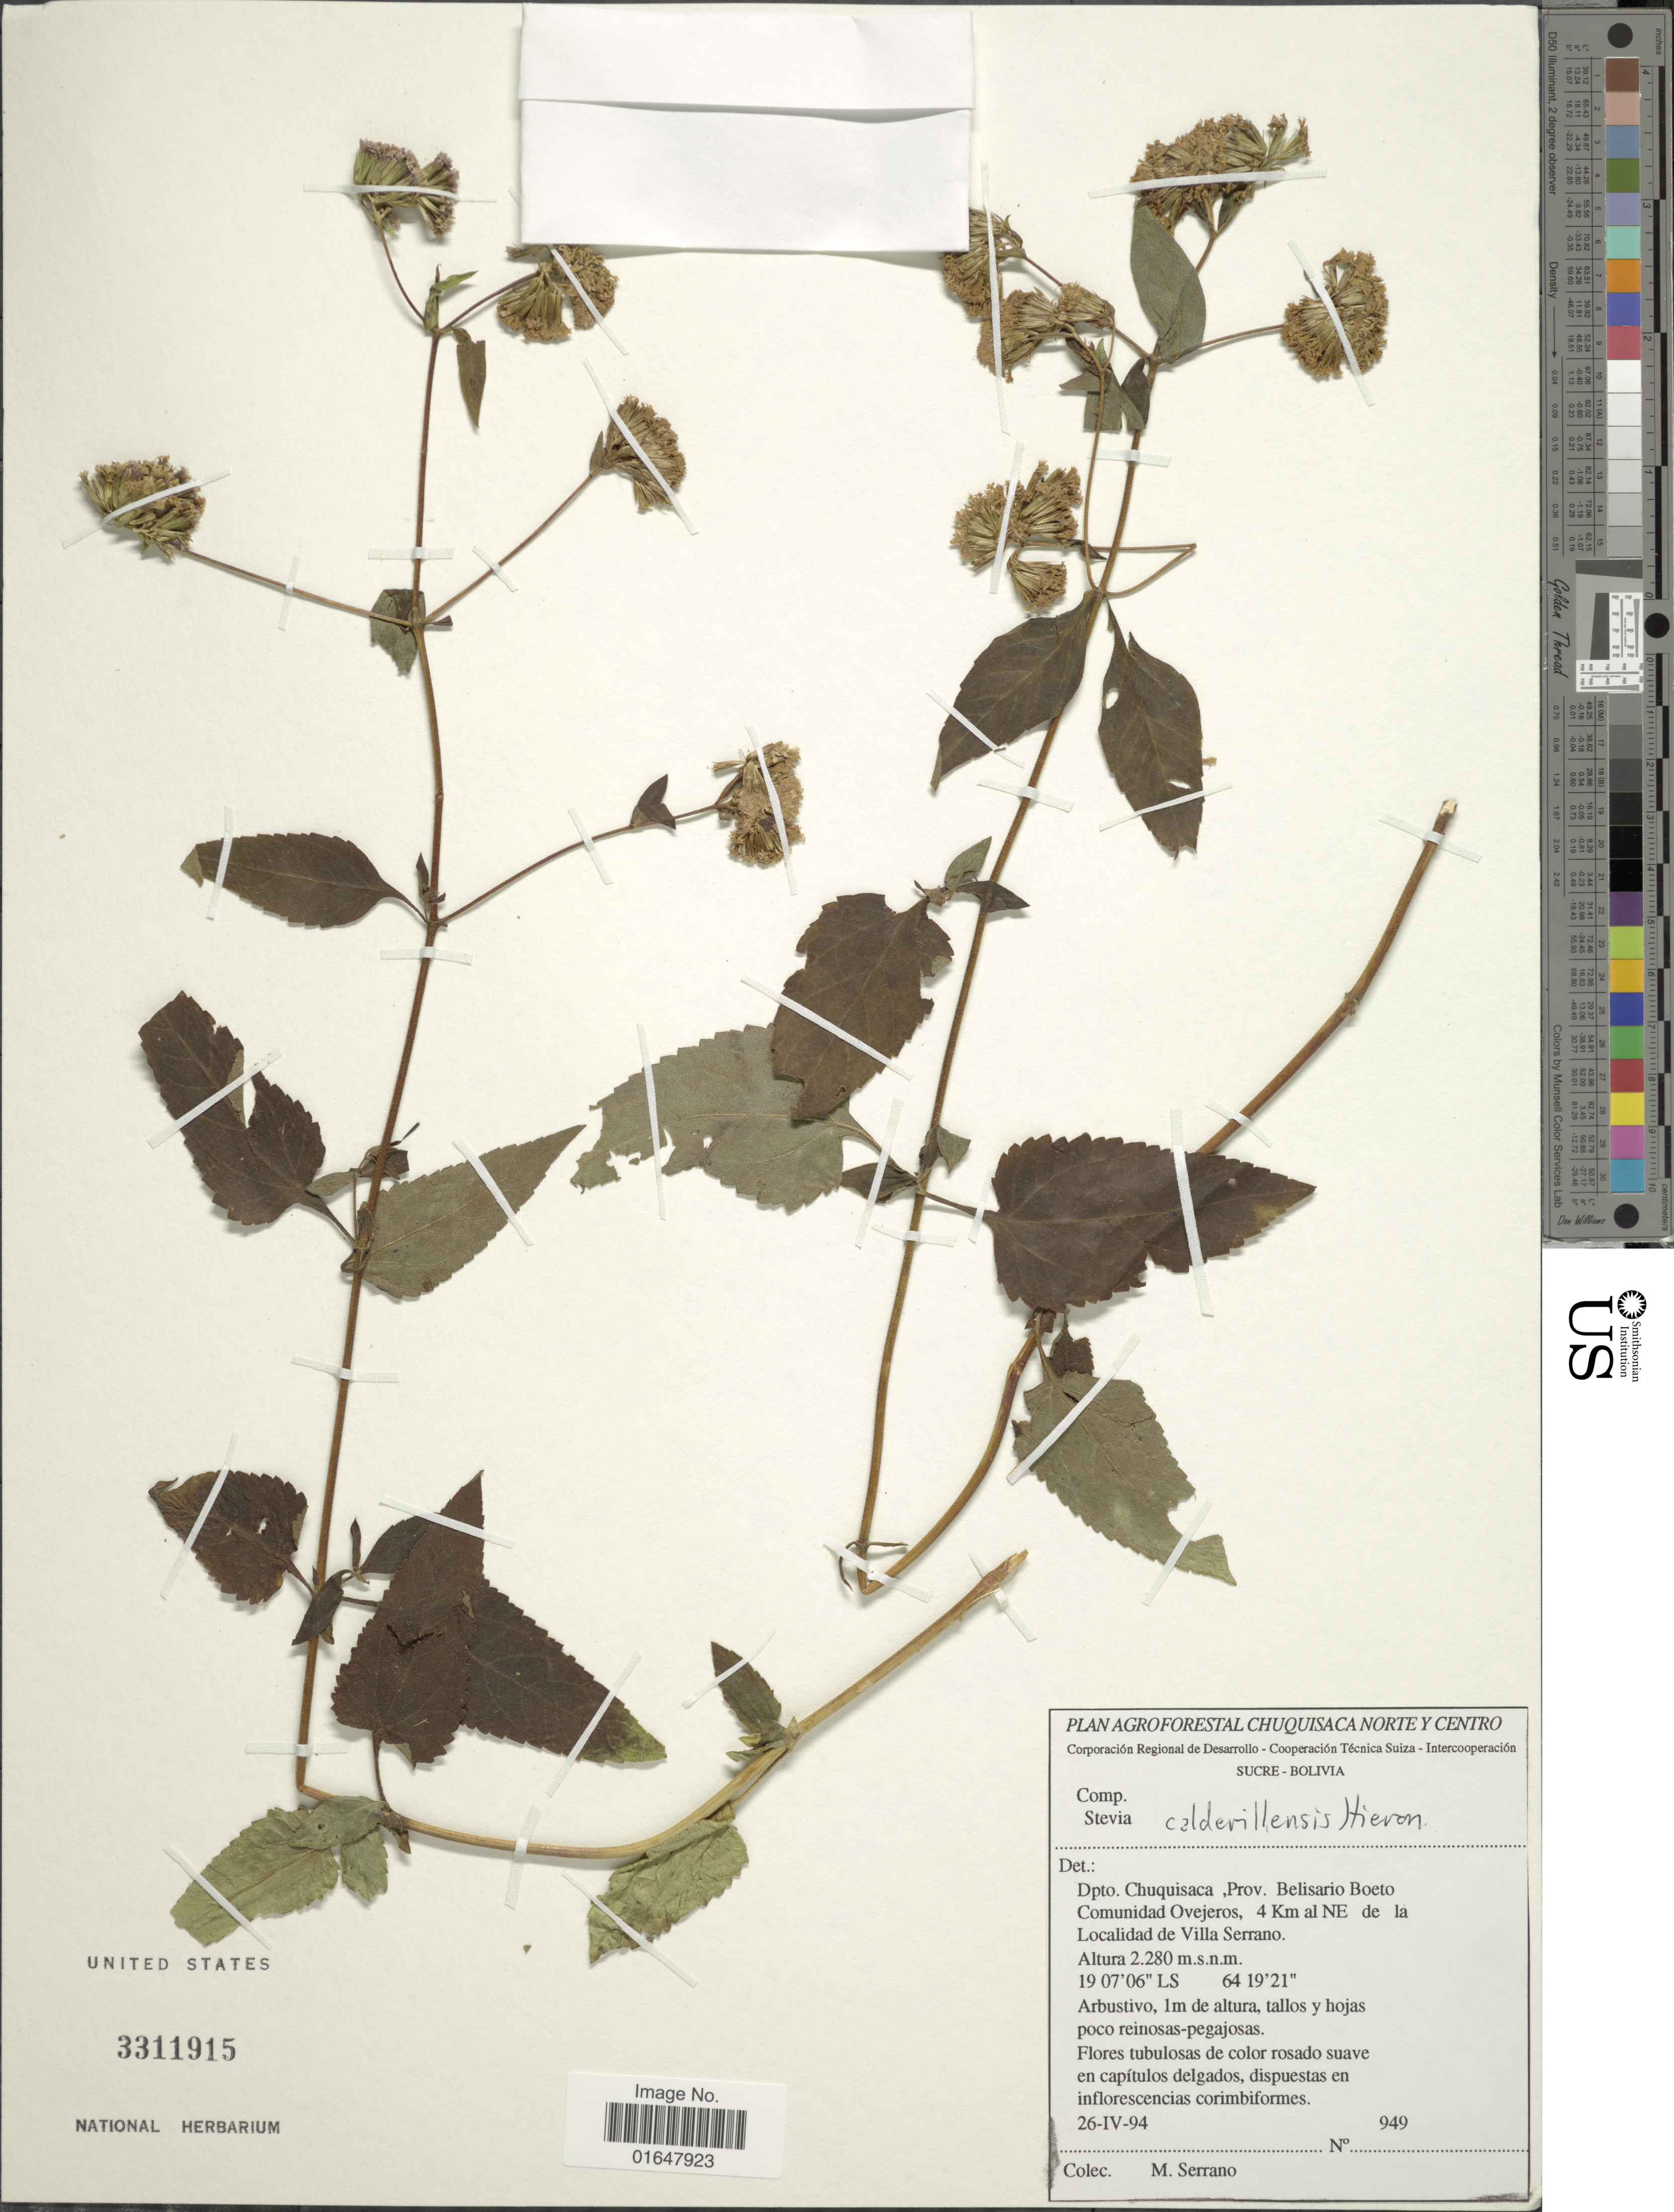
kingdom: Plantae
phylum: Tracheophyta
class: Magnoliopsida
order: Asterales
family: Asteraceae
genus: Stevia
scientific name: Stevia calderillensis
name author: Hieron. in Urb.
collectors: M. Serrano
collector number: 949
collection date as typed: Transcribed d/m/y: 26/4/94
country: Bolivia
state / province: Chuquisaca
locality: Prov. Belisario Boeto Comunidad Ovejeros, 4 km al NE de la Localidad de Villa Serrano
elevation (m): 2280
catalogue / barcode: US 3311915